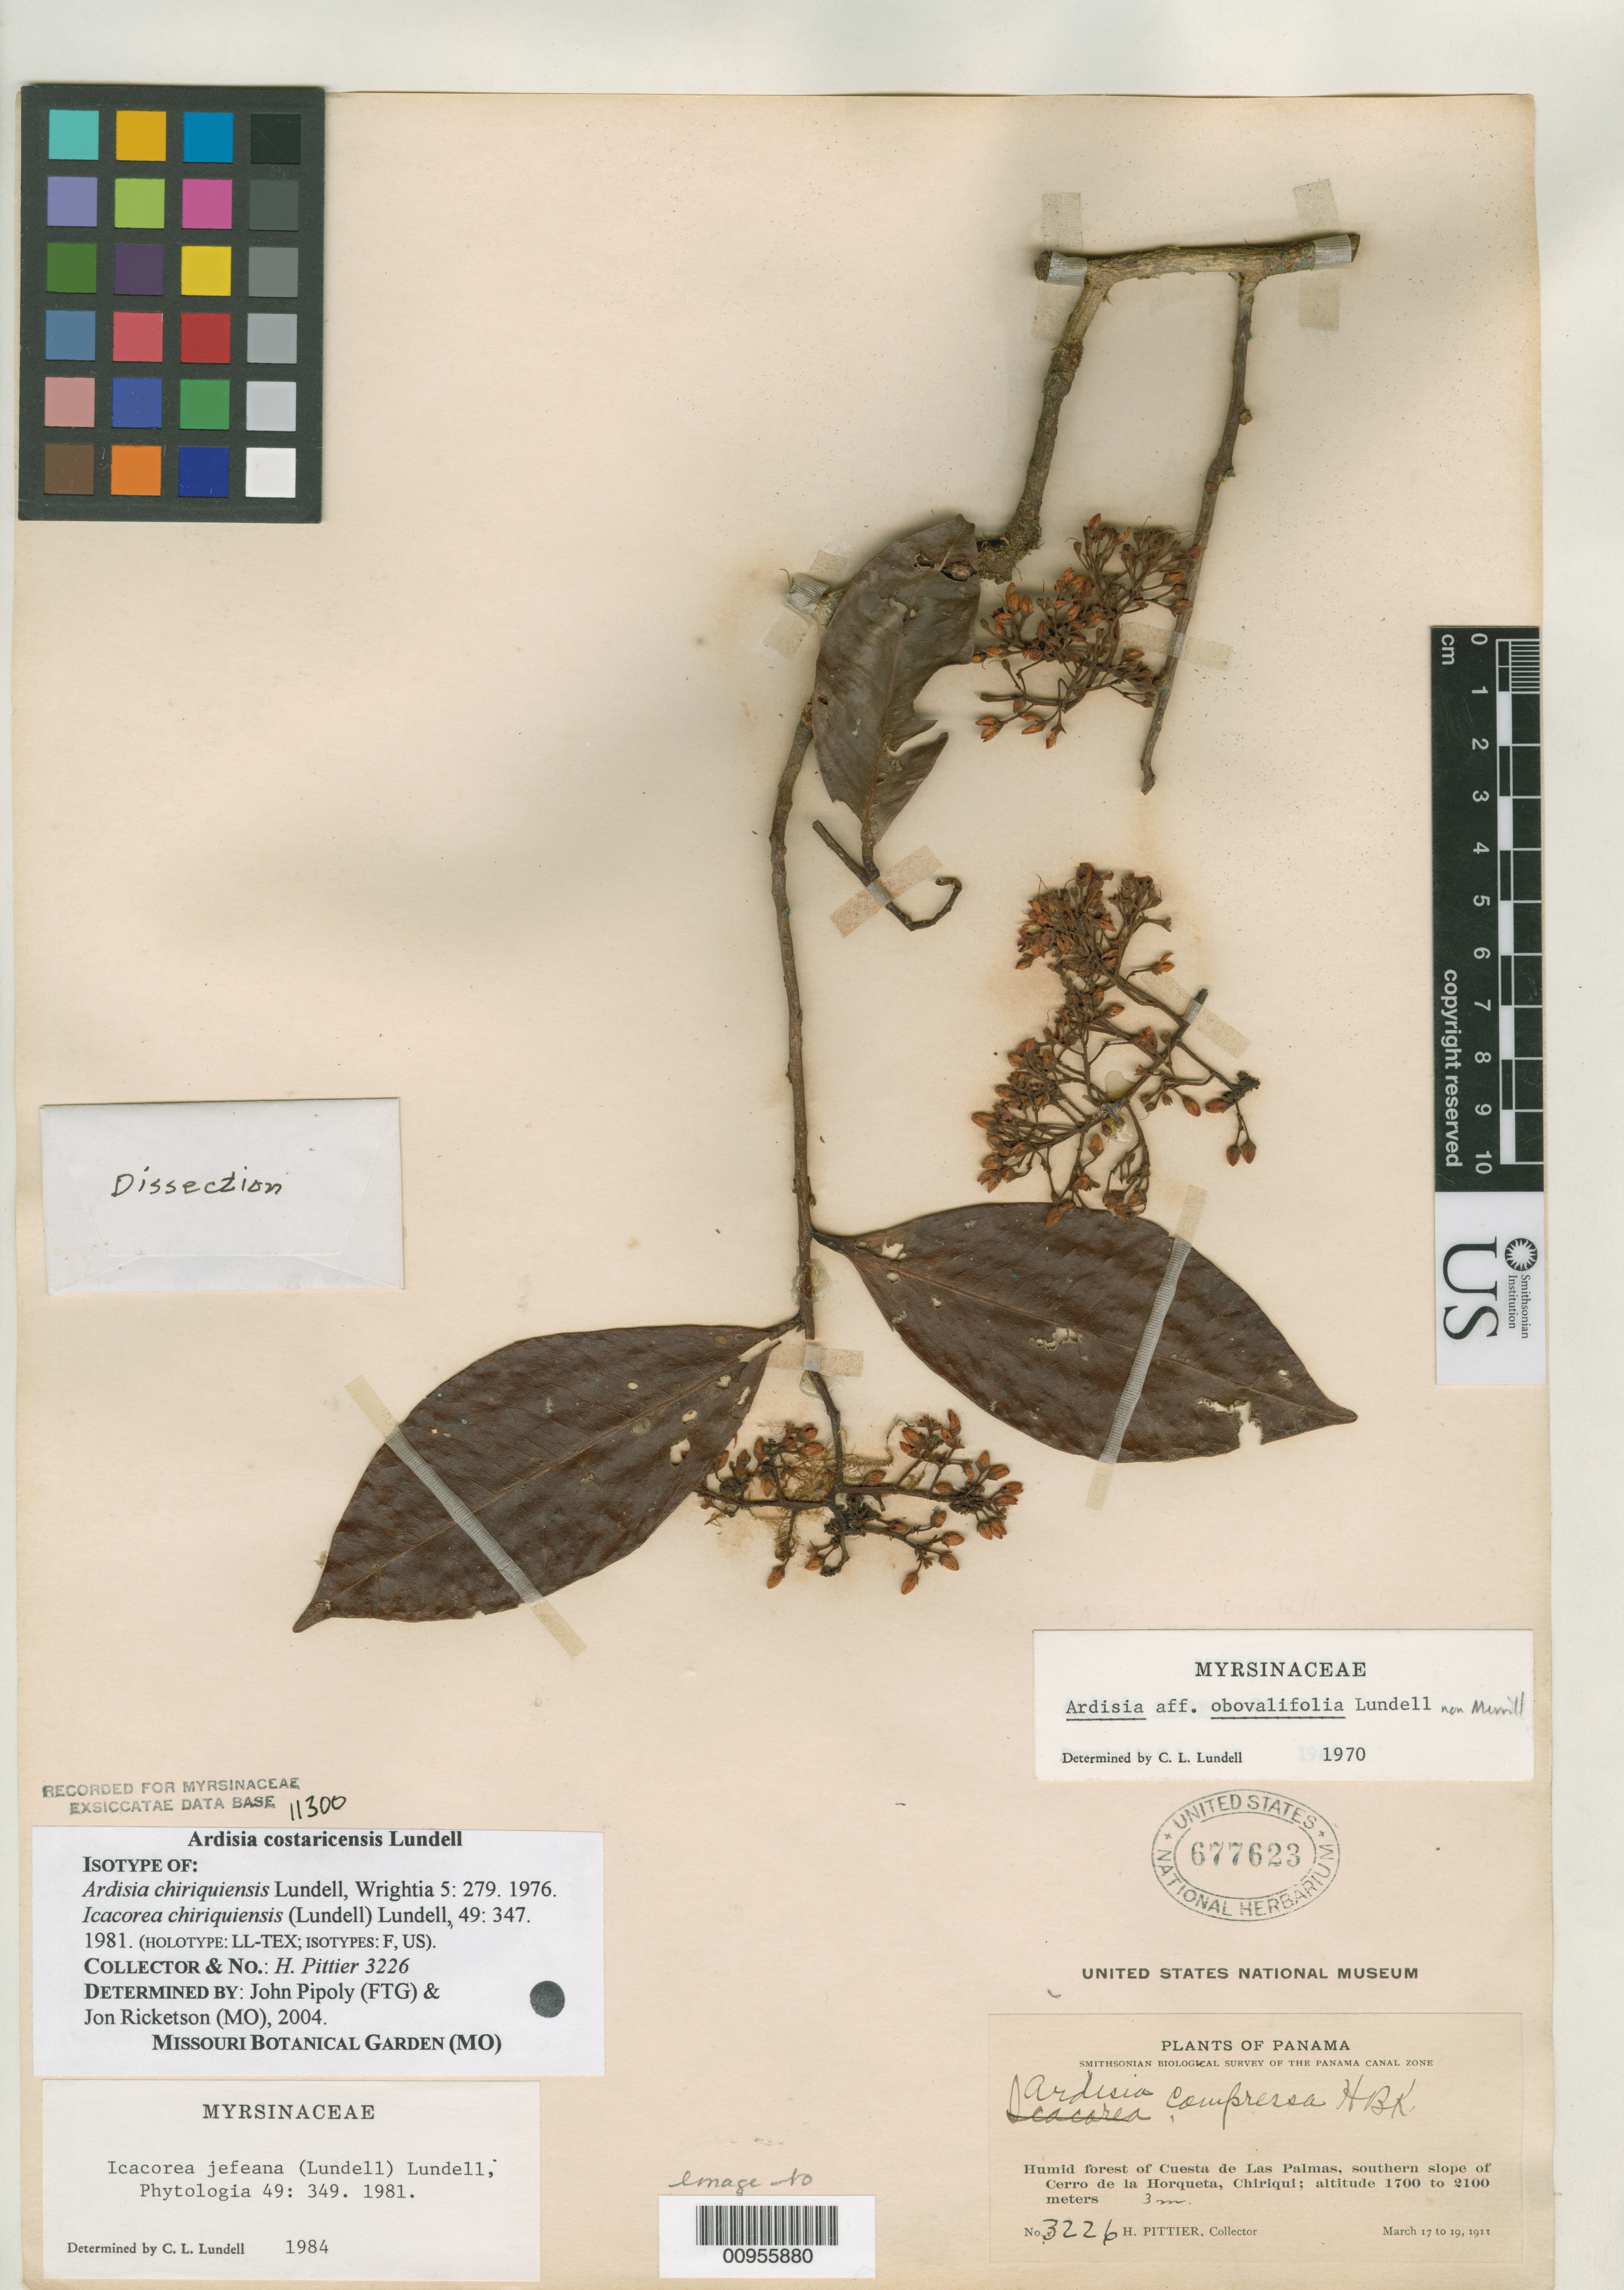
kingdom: Plantae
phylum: Tracheophyta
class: Magnoliopsida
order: Ericales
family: Primulaceae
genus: Ardisia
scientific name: Ardisia chiriquiensis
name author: Lundell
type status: Isotype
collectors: H. F. Pittier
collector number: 3226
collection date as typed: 17 Mar 1911 to 19 Mar 1911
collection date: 1911-03-17/1911-03-19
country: Panama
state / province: Chiriquí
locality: Humid forest of Cuesta de Las Palmas, southern slope of Cerro de la Horqueta, Chiriqui; altitude 1700 to 2100 meters. [Protologue, humid forest between Alto de las Palmas and top of Cerro de la Horqueta, alt. 2100-2268 m, March 18, 1911]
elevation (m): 1700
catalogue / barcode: US 677623